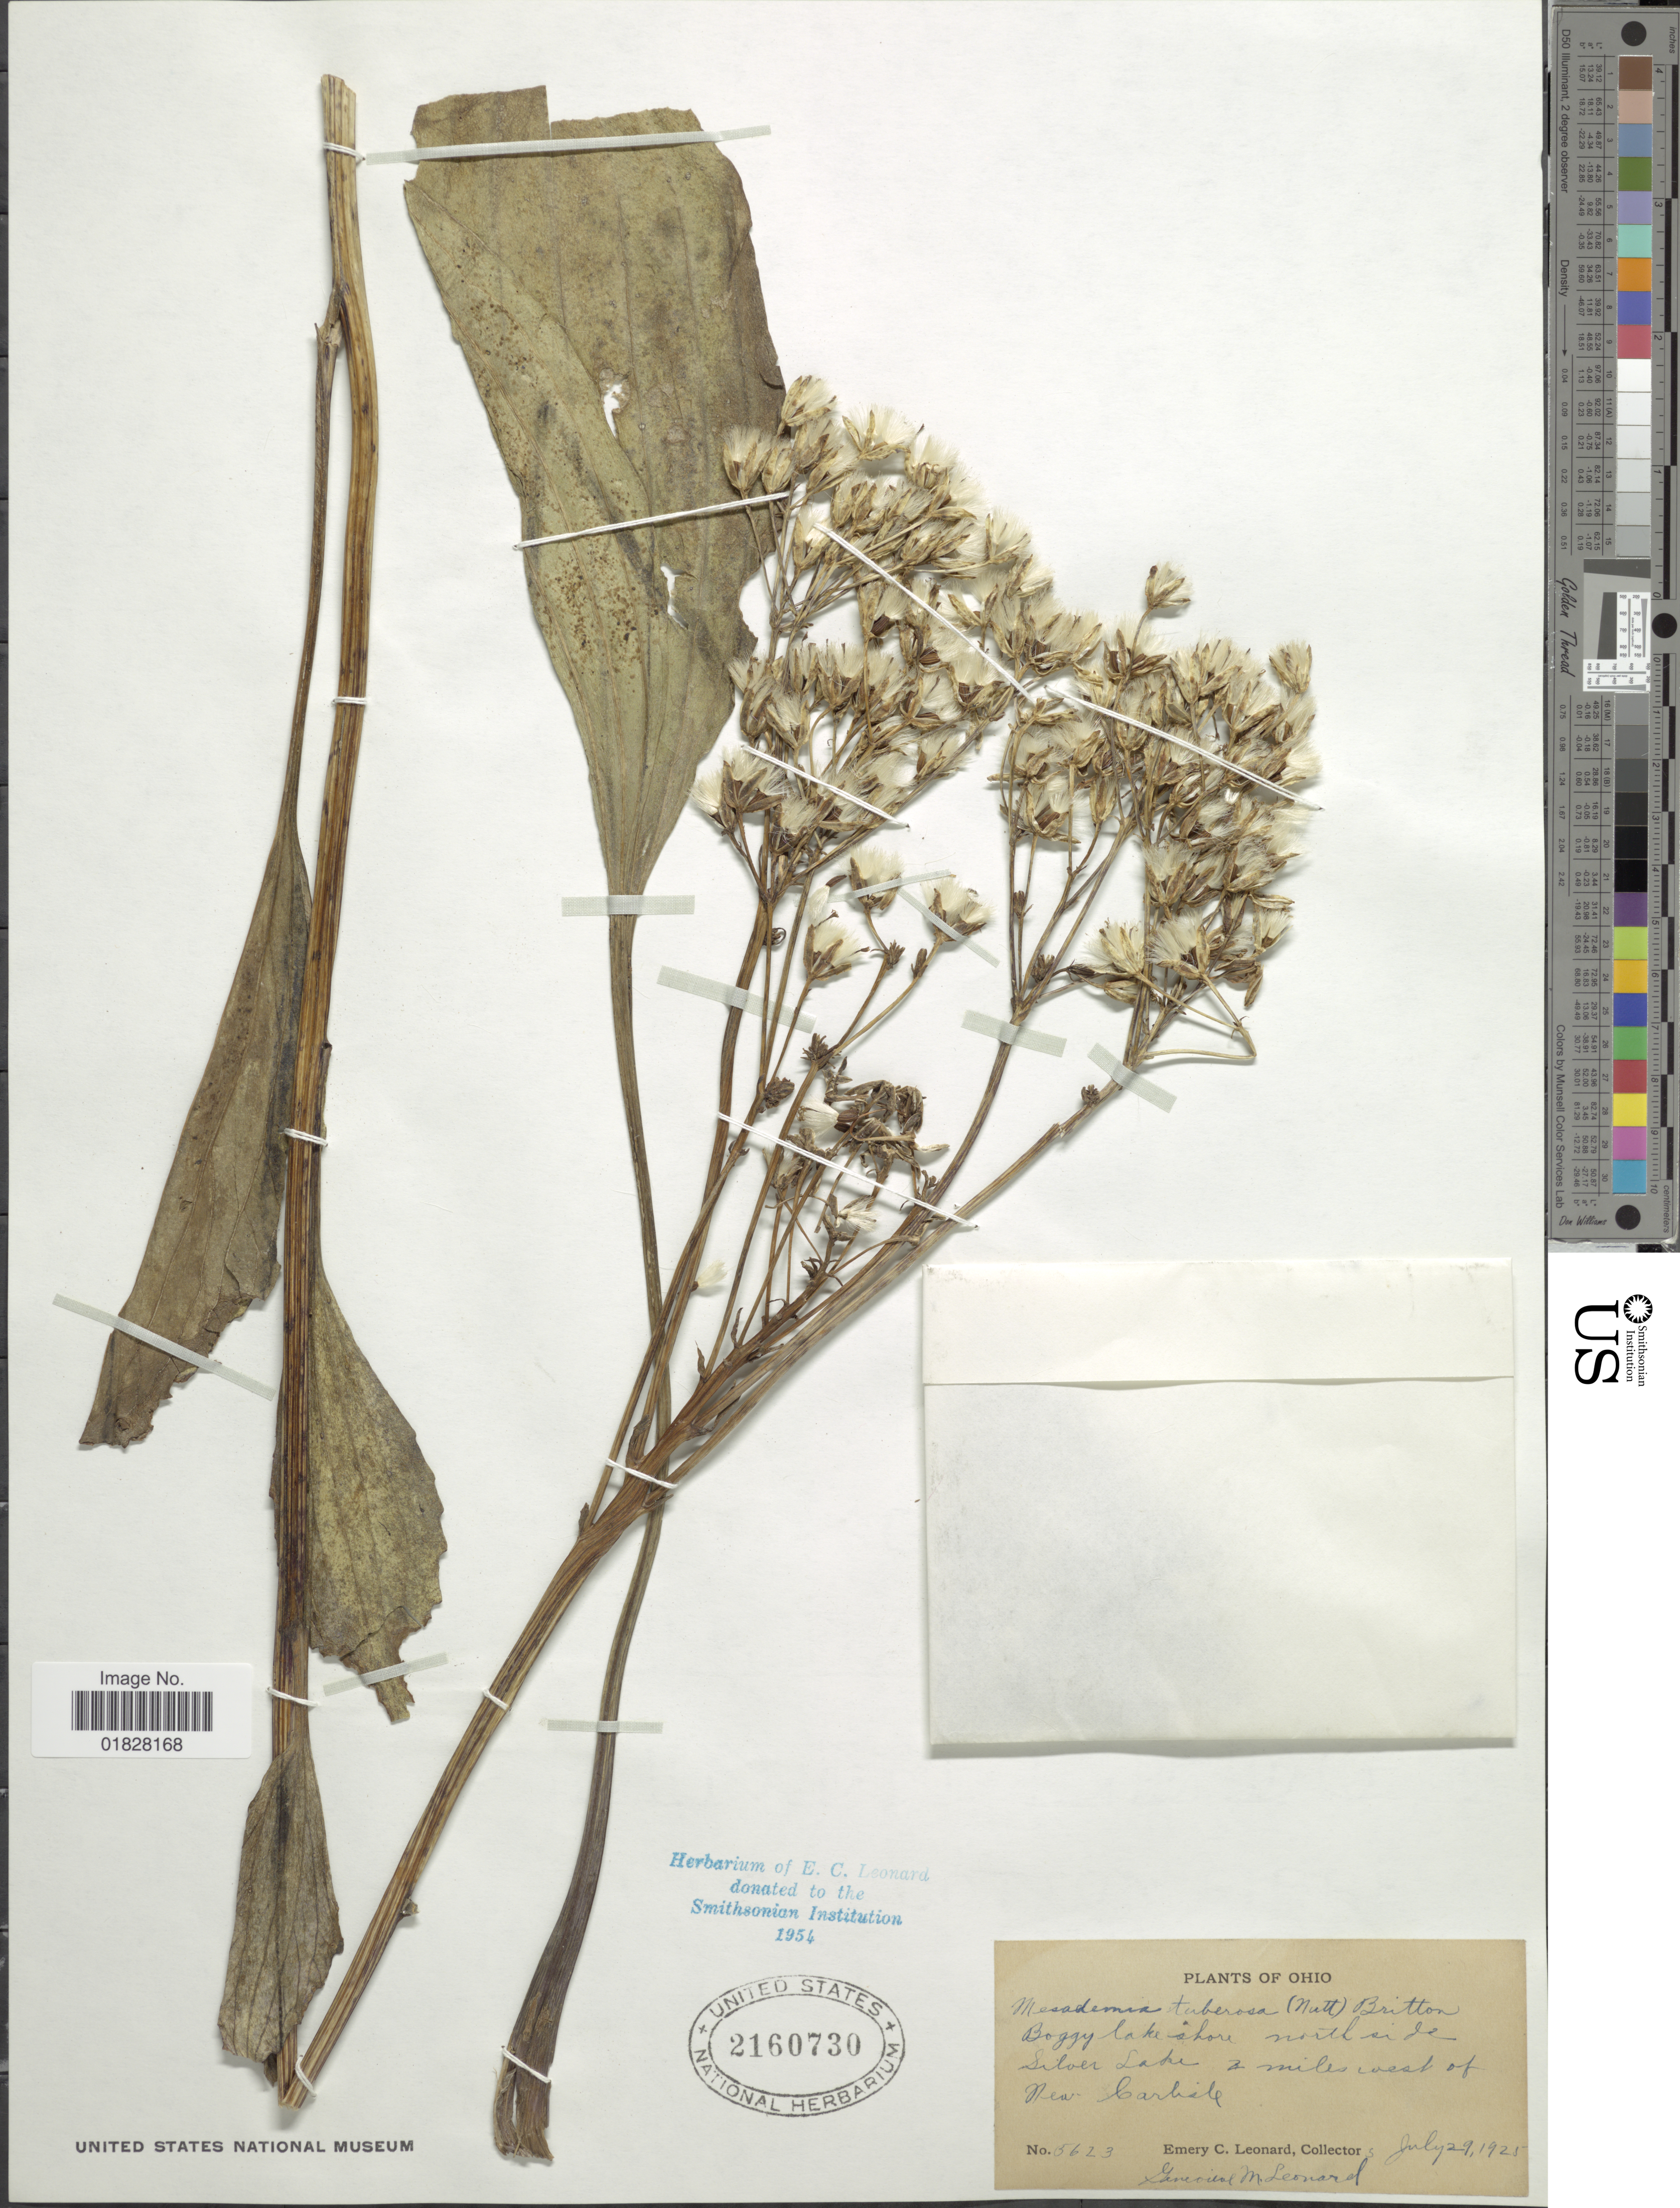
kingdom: Plantae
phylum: Tracheophyta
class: Magnoliopsida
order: Asterales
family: Asteraceae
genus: Arnoglossum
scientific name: Arnoglossum plantagineum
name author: Raf.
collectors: E. C. Leonard & G. M. Leonard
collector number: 5623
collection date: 1925-07-29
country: United States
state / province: Ohio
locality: Boggy lake shore, north side. Silver Lake 2 miles west of New Carlisle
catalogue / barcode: US 2160730